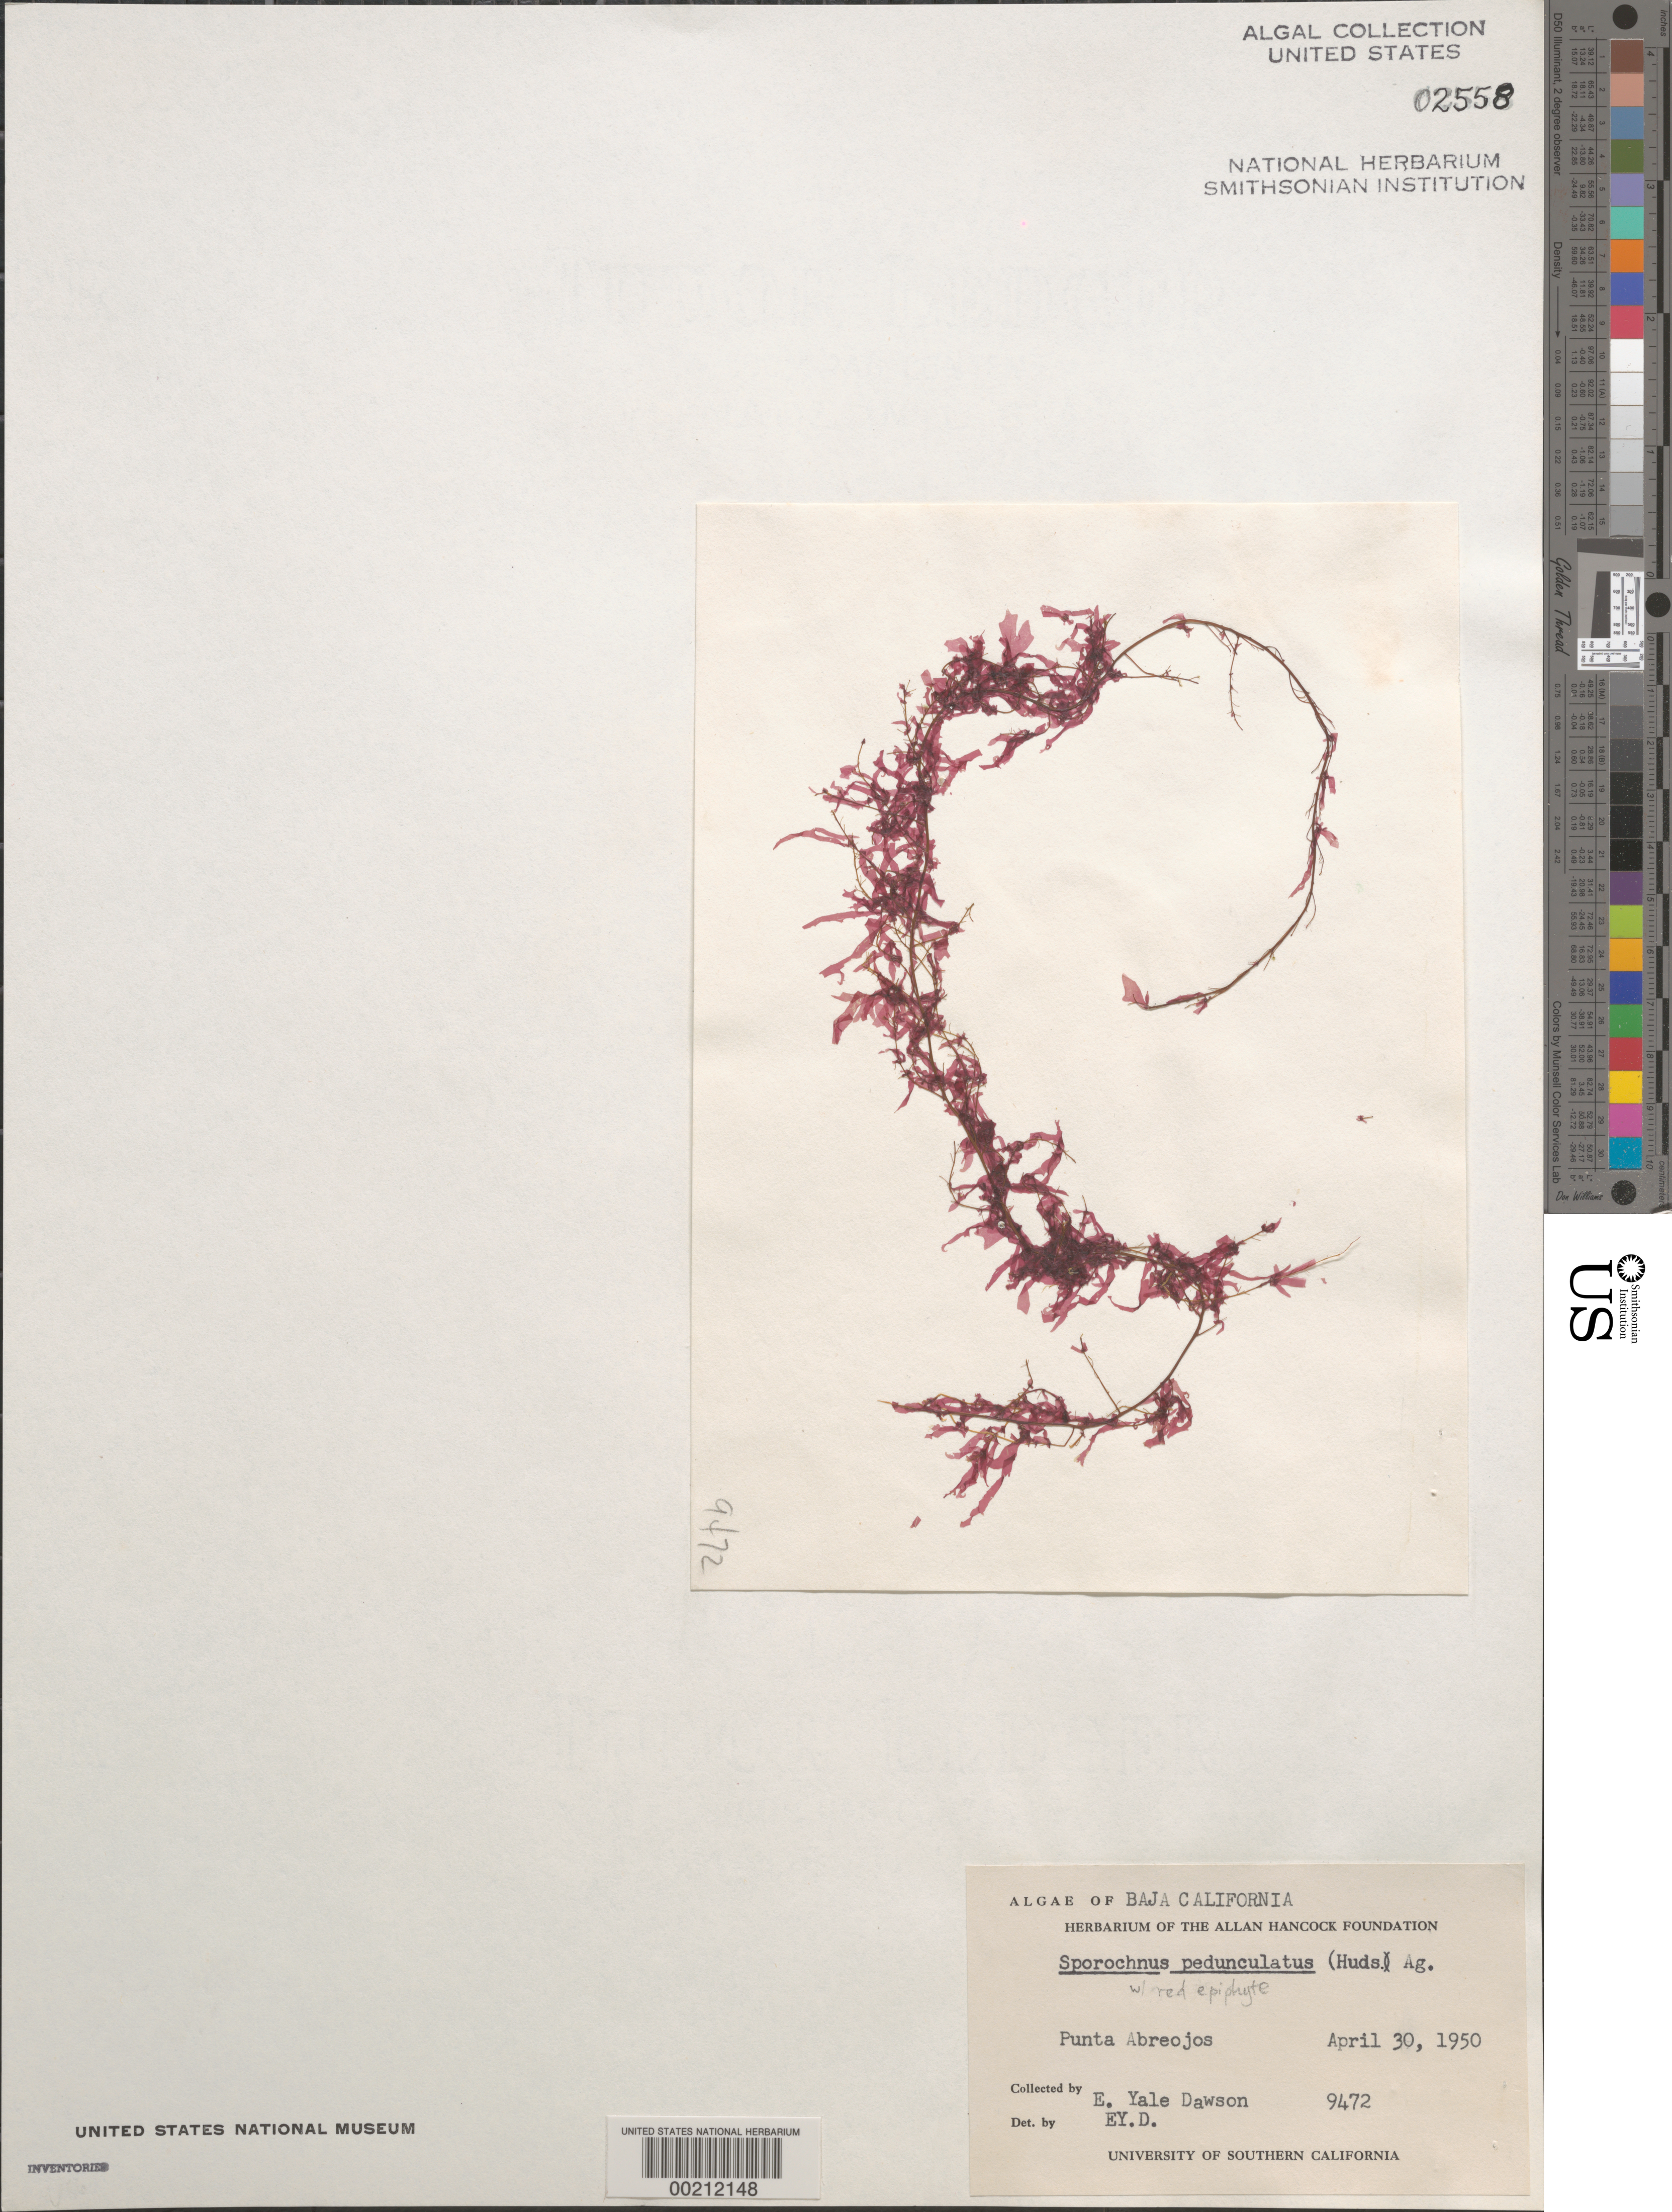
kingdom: Chromista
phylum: Ochrophyta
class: Phaeophyceae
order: Sporochnales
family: Sporochnaceae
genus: Sporochnus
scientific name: Sporochnus pedunculatus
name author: (Huds.) C. Agardh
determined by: Dawson, E. Y.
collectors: E. Y. Dawson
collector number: EYD 9472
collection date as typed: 30 Apr 1950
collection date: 1950-04-30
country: Mexico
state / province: Baja California Sur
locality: Punta Abreojos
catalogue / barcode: US 2558